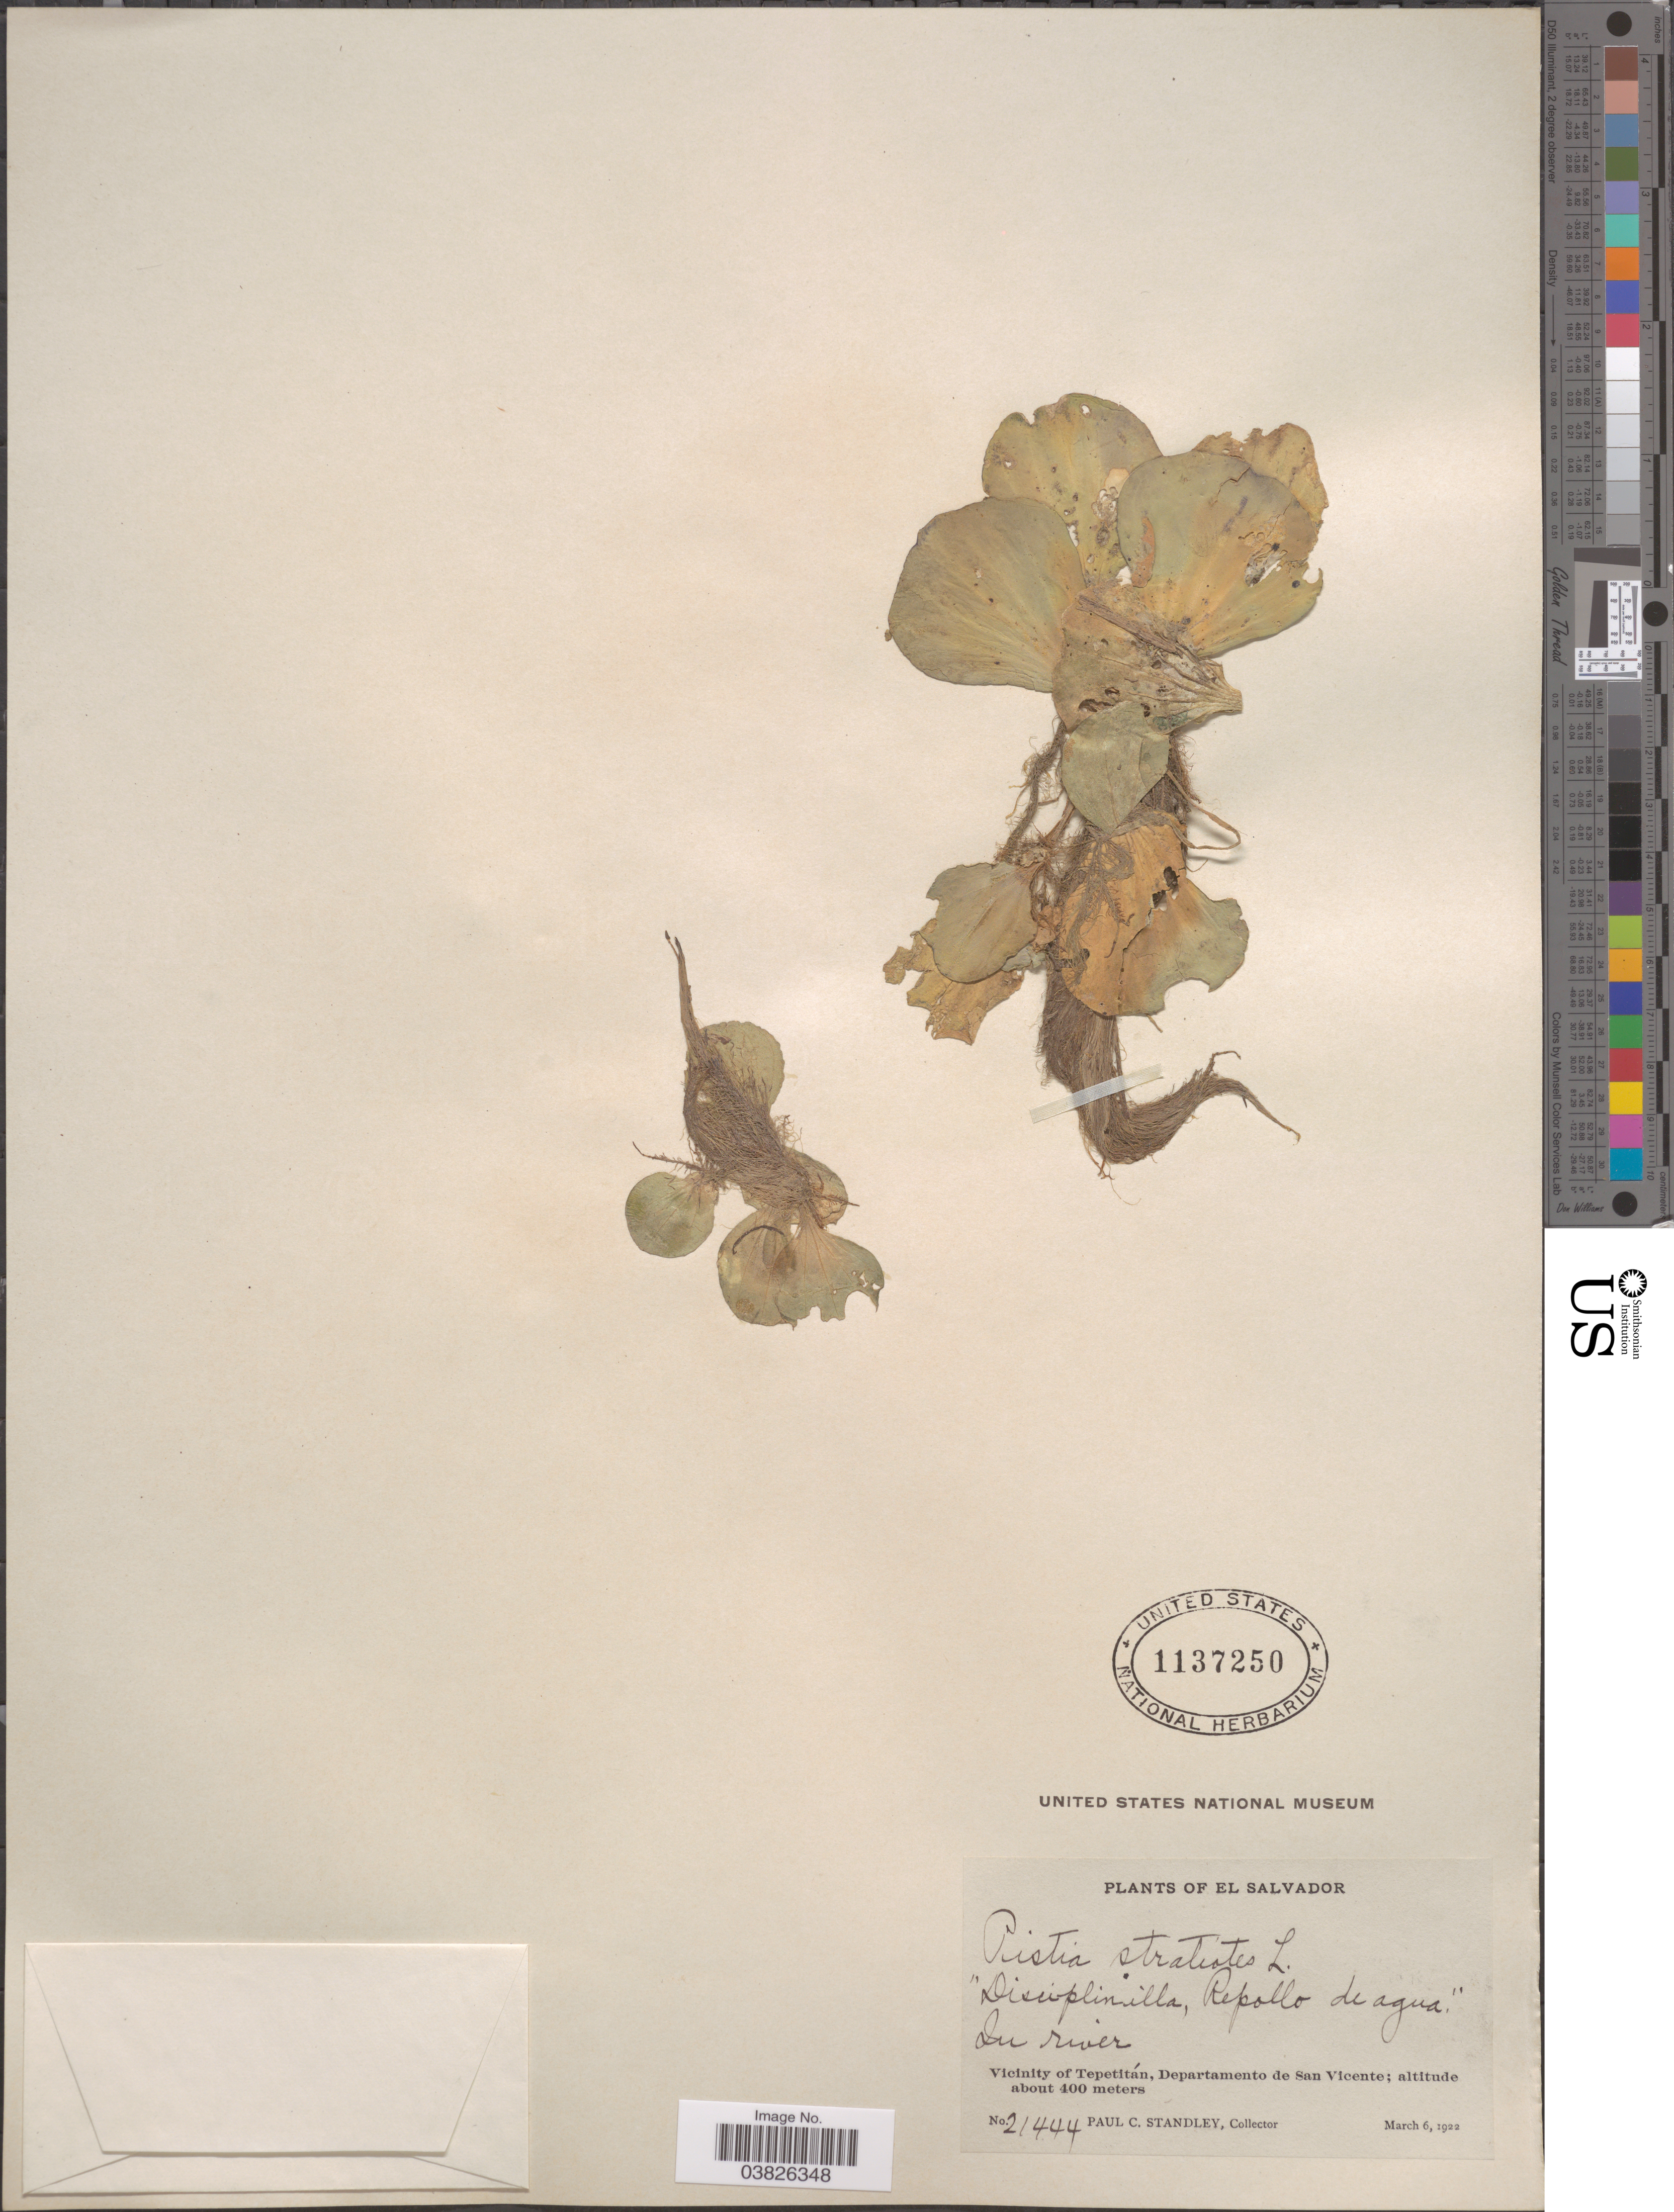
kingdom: Plantae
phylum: Tracheophyta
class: Liliopsida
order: Alismatales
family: Araceae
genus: Pistia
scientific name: Pistia stratiotes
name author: L.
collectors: P. C. Standley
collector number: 21444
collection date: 1922-03-06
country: El Salvador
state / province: San Vincente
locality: Vicinity of Tepetitán, Departamento de San Vicente.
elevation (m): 400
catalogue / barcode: US 1137250